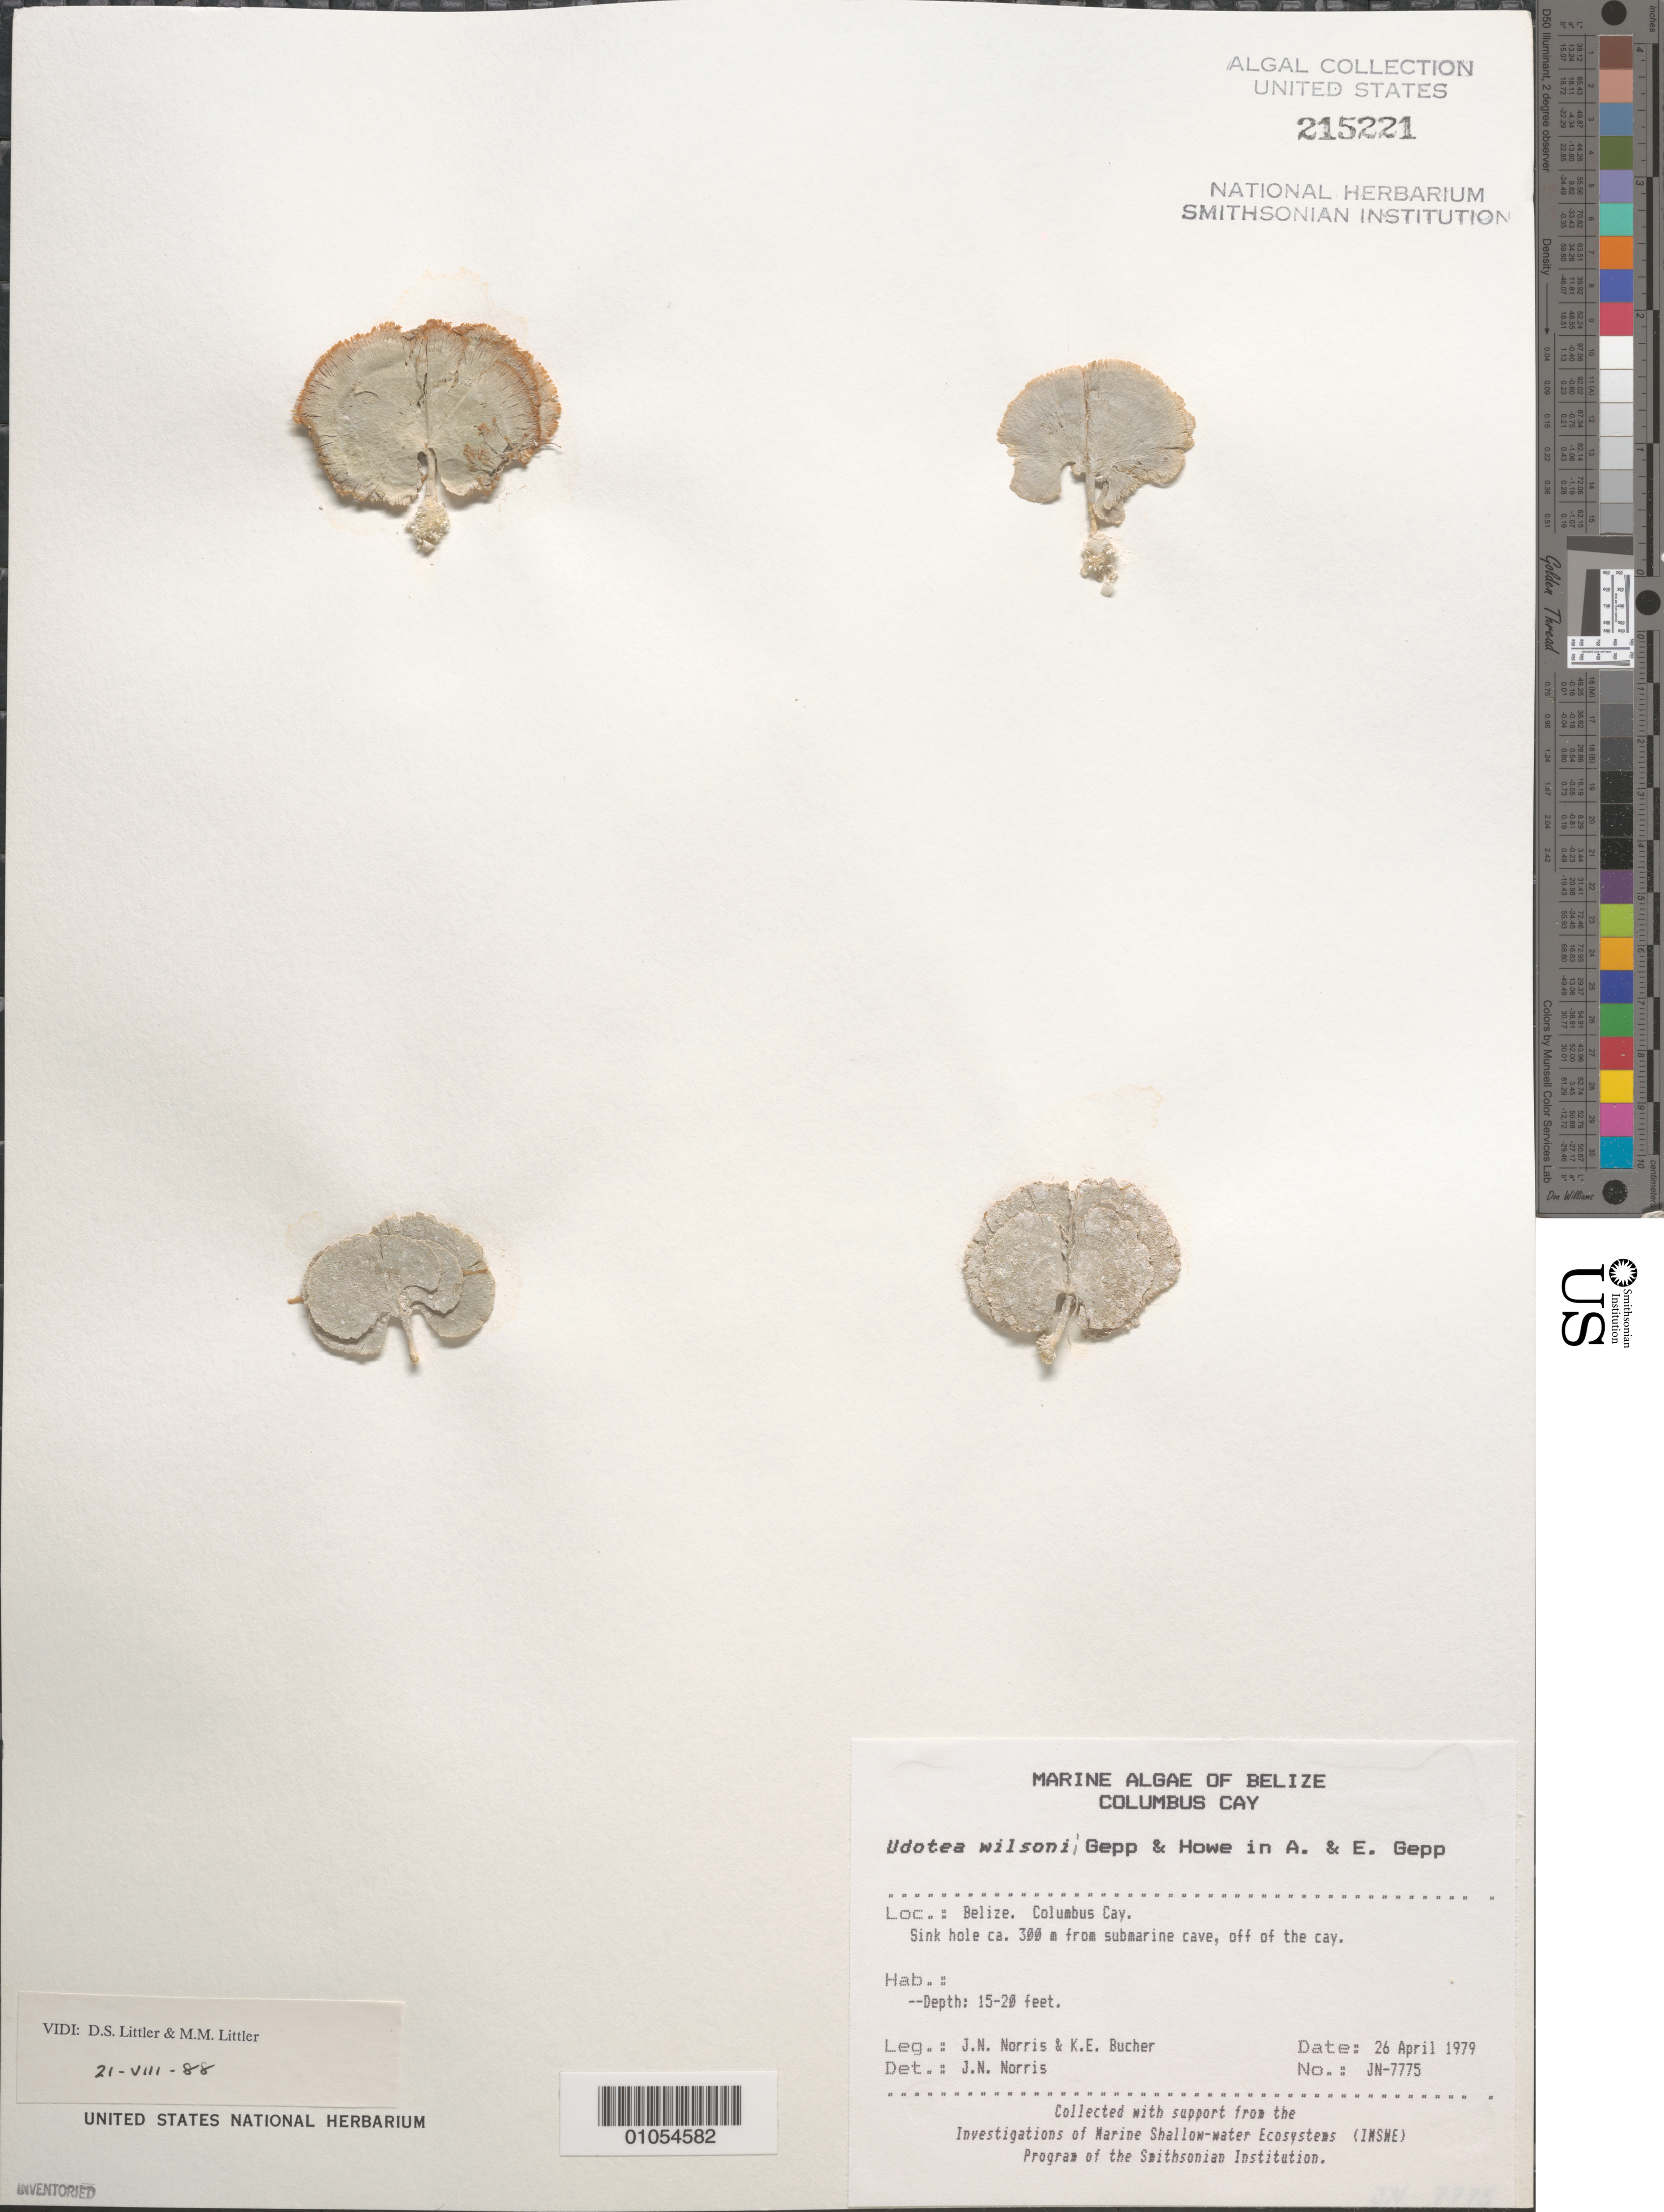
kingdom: Plantae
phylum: Chlorophyta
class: Ulvophyceae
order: Bryopsidales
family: Udoteaceae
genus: Udotea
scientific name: Udotea wilsonii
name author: A. Gepp et al. in A. Gepp & E. Gepp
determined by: Norris, James N.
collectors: J. N. Norris & K. E. Bucher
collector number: JN-7775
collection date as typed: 26 Apr 1979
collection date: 1979-04-26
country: Belize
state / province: Stann Creek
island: Columbus Cay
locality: Sink hole ca. 300 m from submarine cave, off of the cay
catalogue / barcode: US 215221